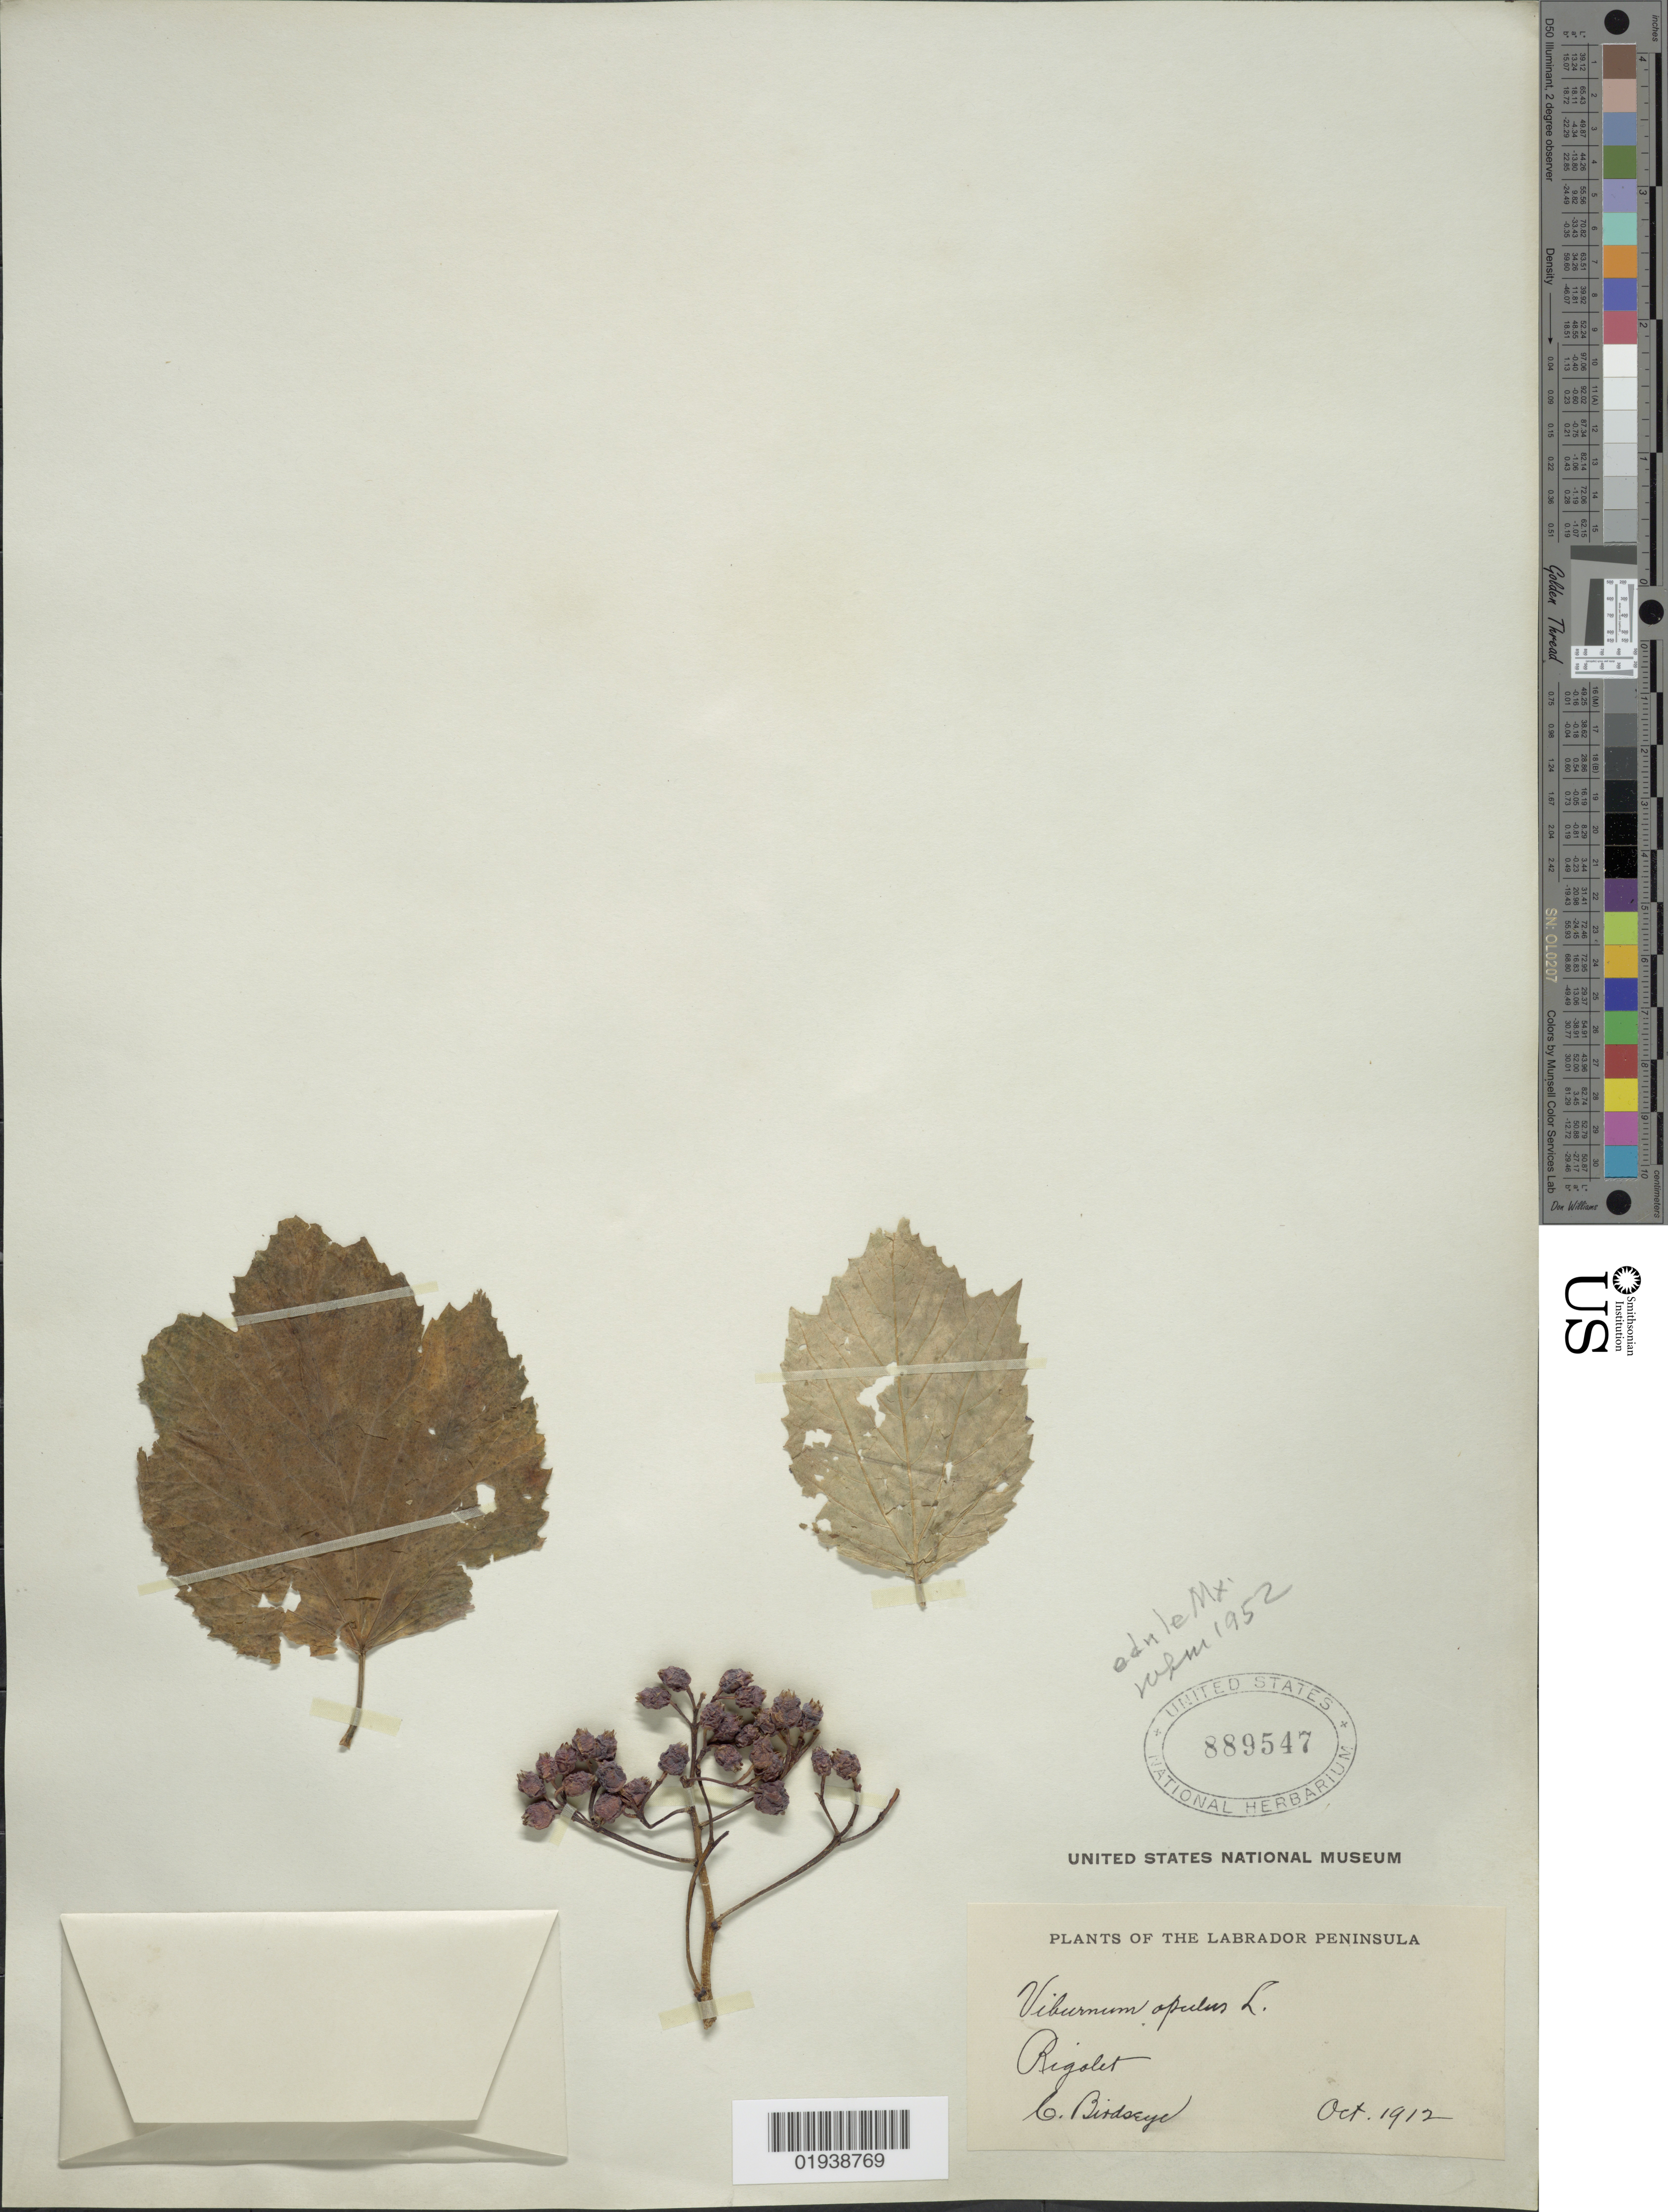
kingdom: Plantae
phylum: Tracheophyta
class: Magnoliopsida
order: Dipsacales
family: Viburnaceae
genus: Viburnum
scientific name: Viburnum edule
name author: (Michx.) Raf.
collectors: C. Birdseye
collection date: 1912-10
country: Canada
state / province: Newfoundland and Labrador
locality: Labrador Peninsula. Rigolet.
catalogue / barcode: US 889547